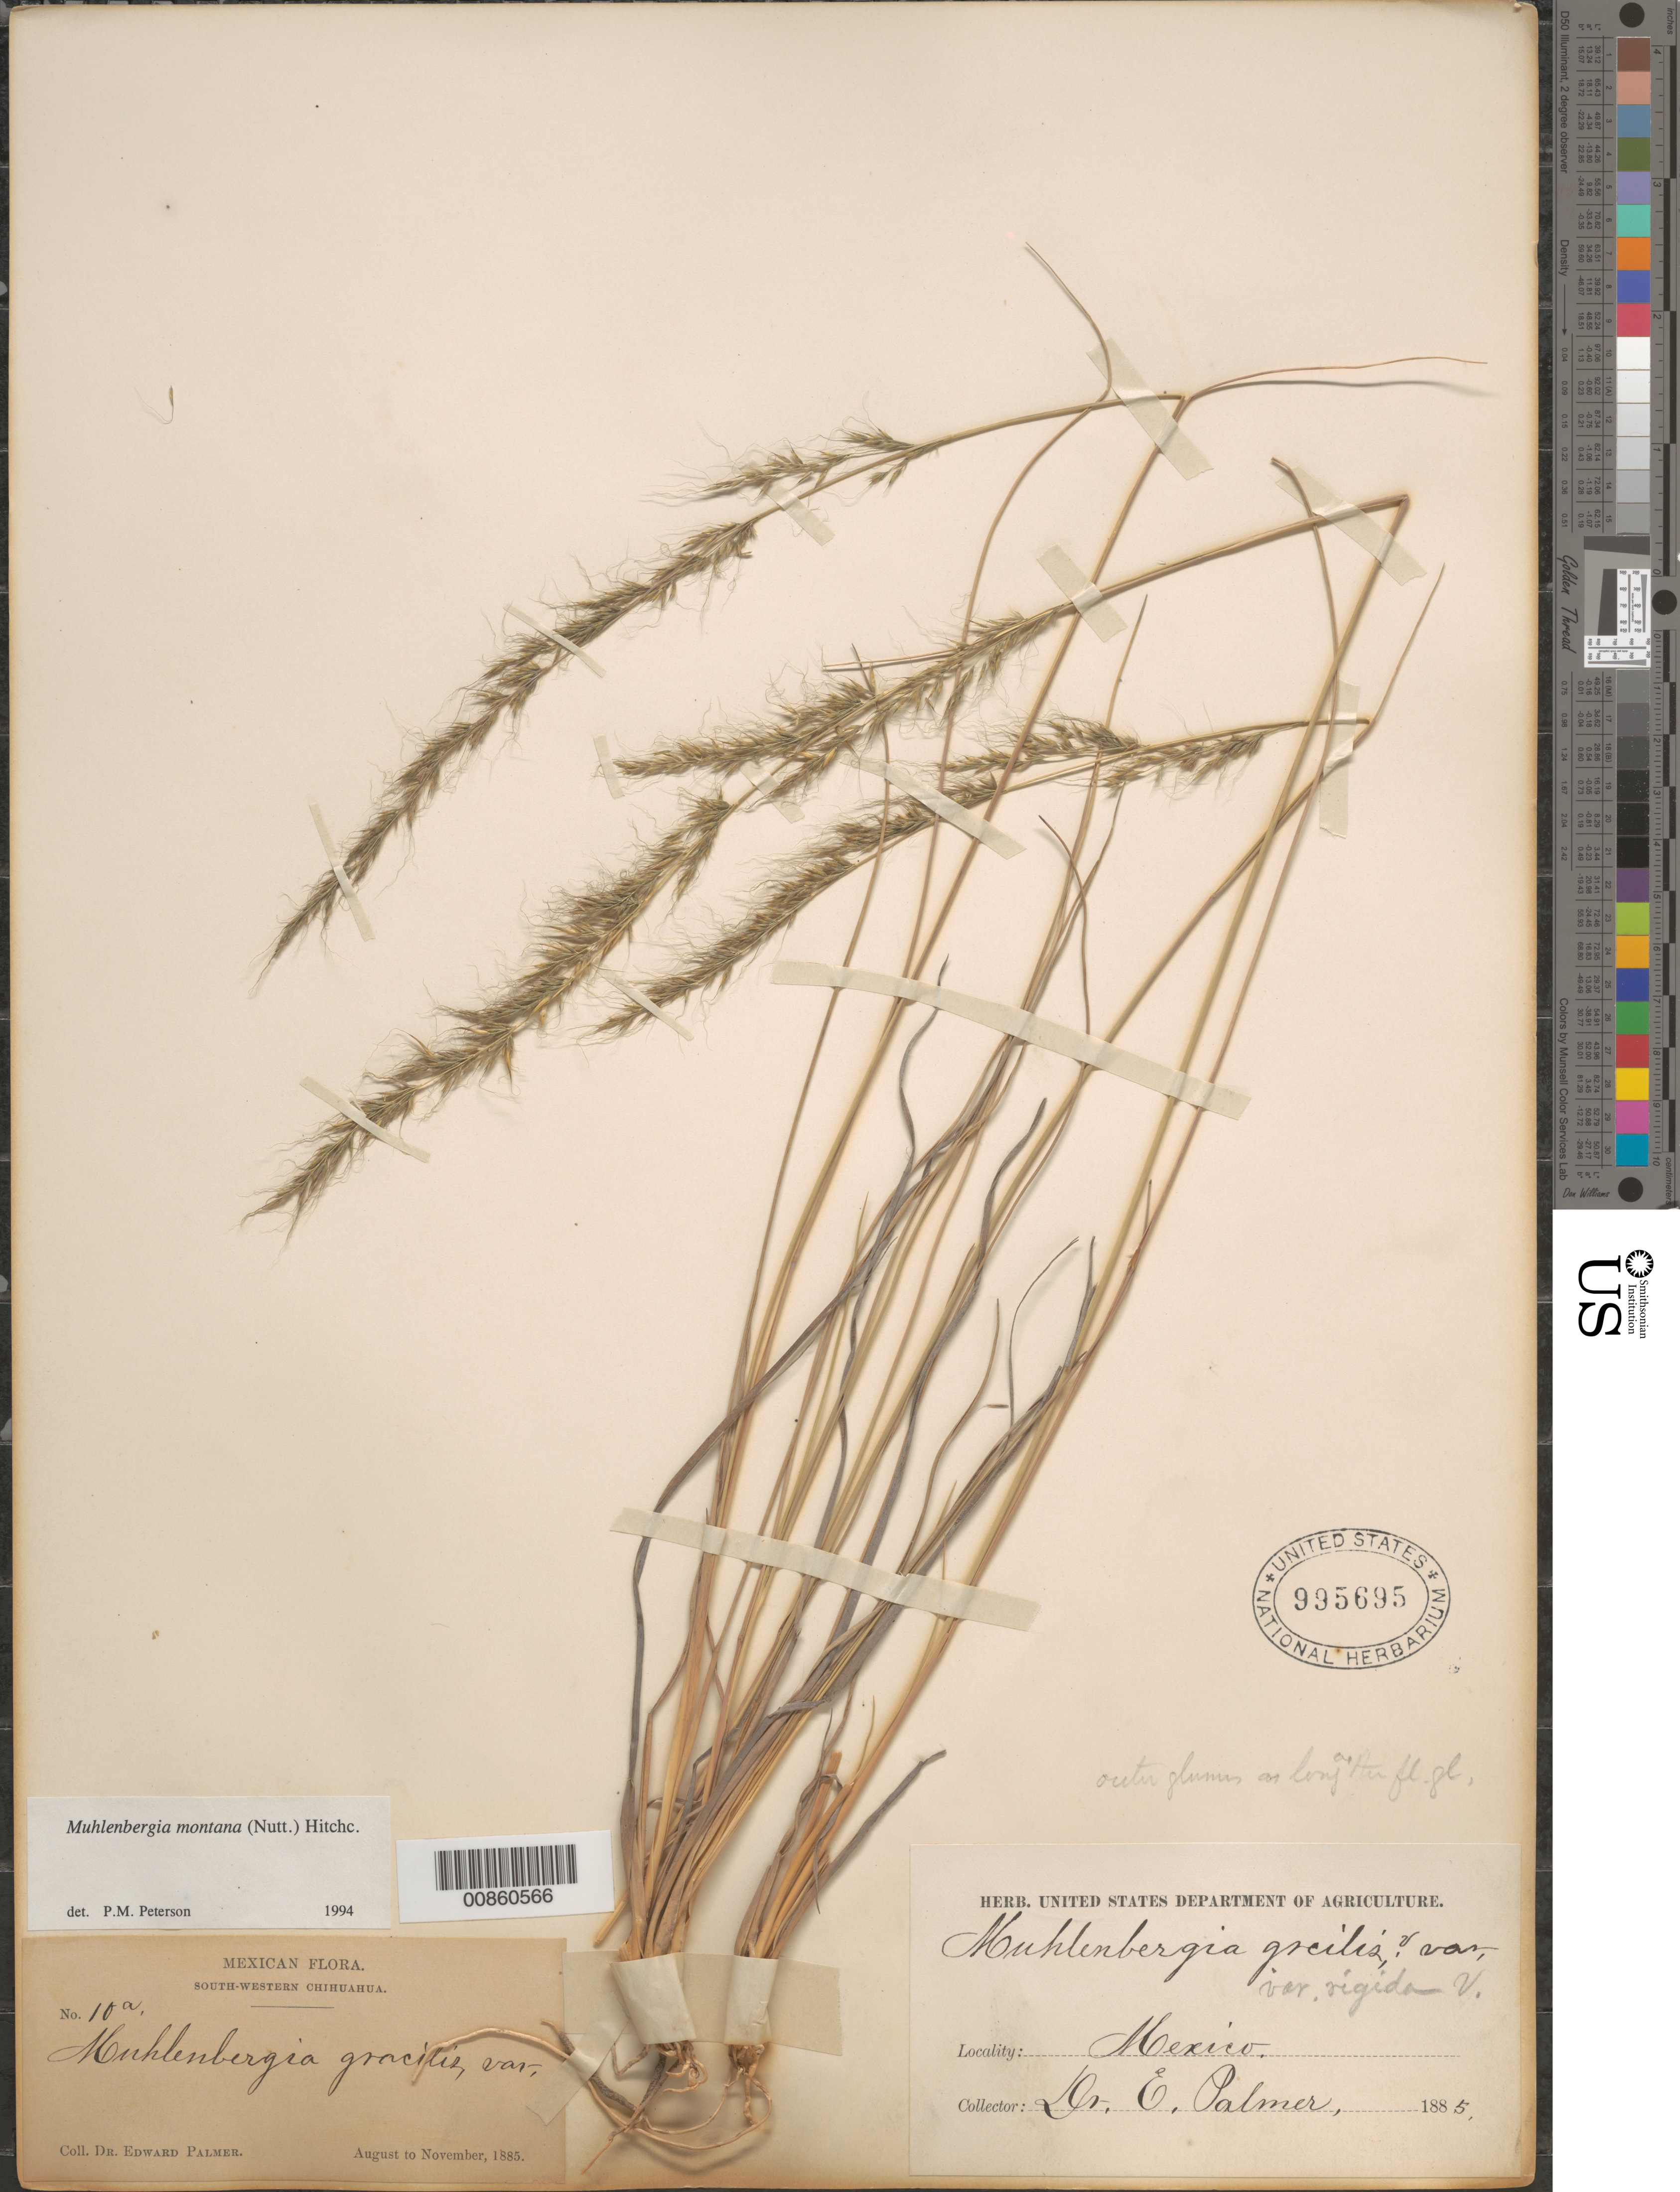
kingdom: Plantae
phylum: Tracheophyta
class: Liliopsida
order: Poales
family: Poaceae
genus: Muhlenbergia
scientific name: Muhlenbergia montana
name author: (Nutt.) Hitchc.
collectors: E. Palmer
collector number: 10a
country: Mexico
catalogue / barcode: US 995695